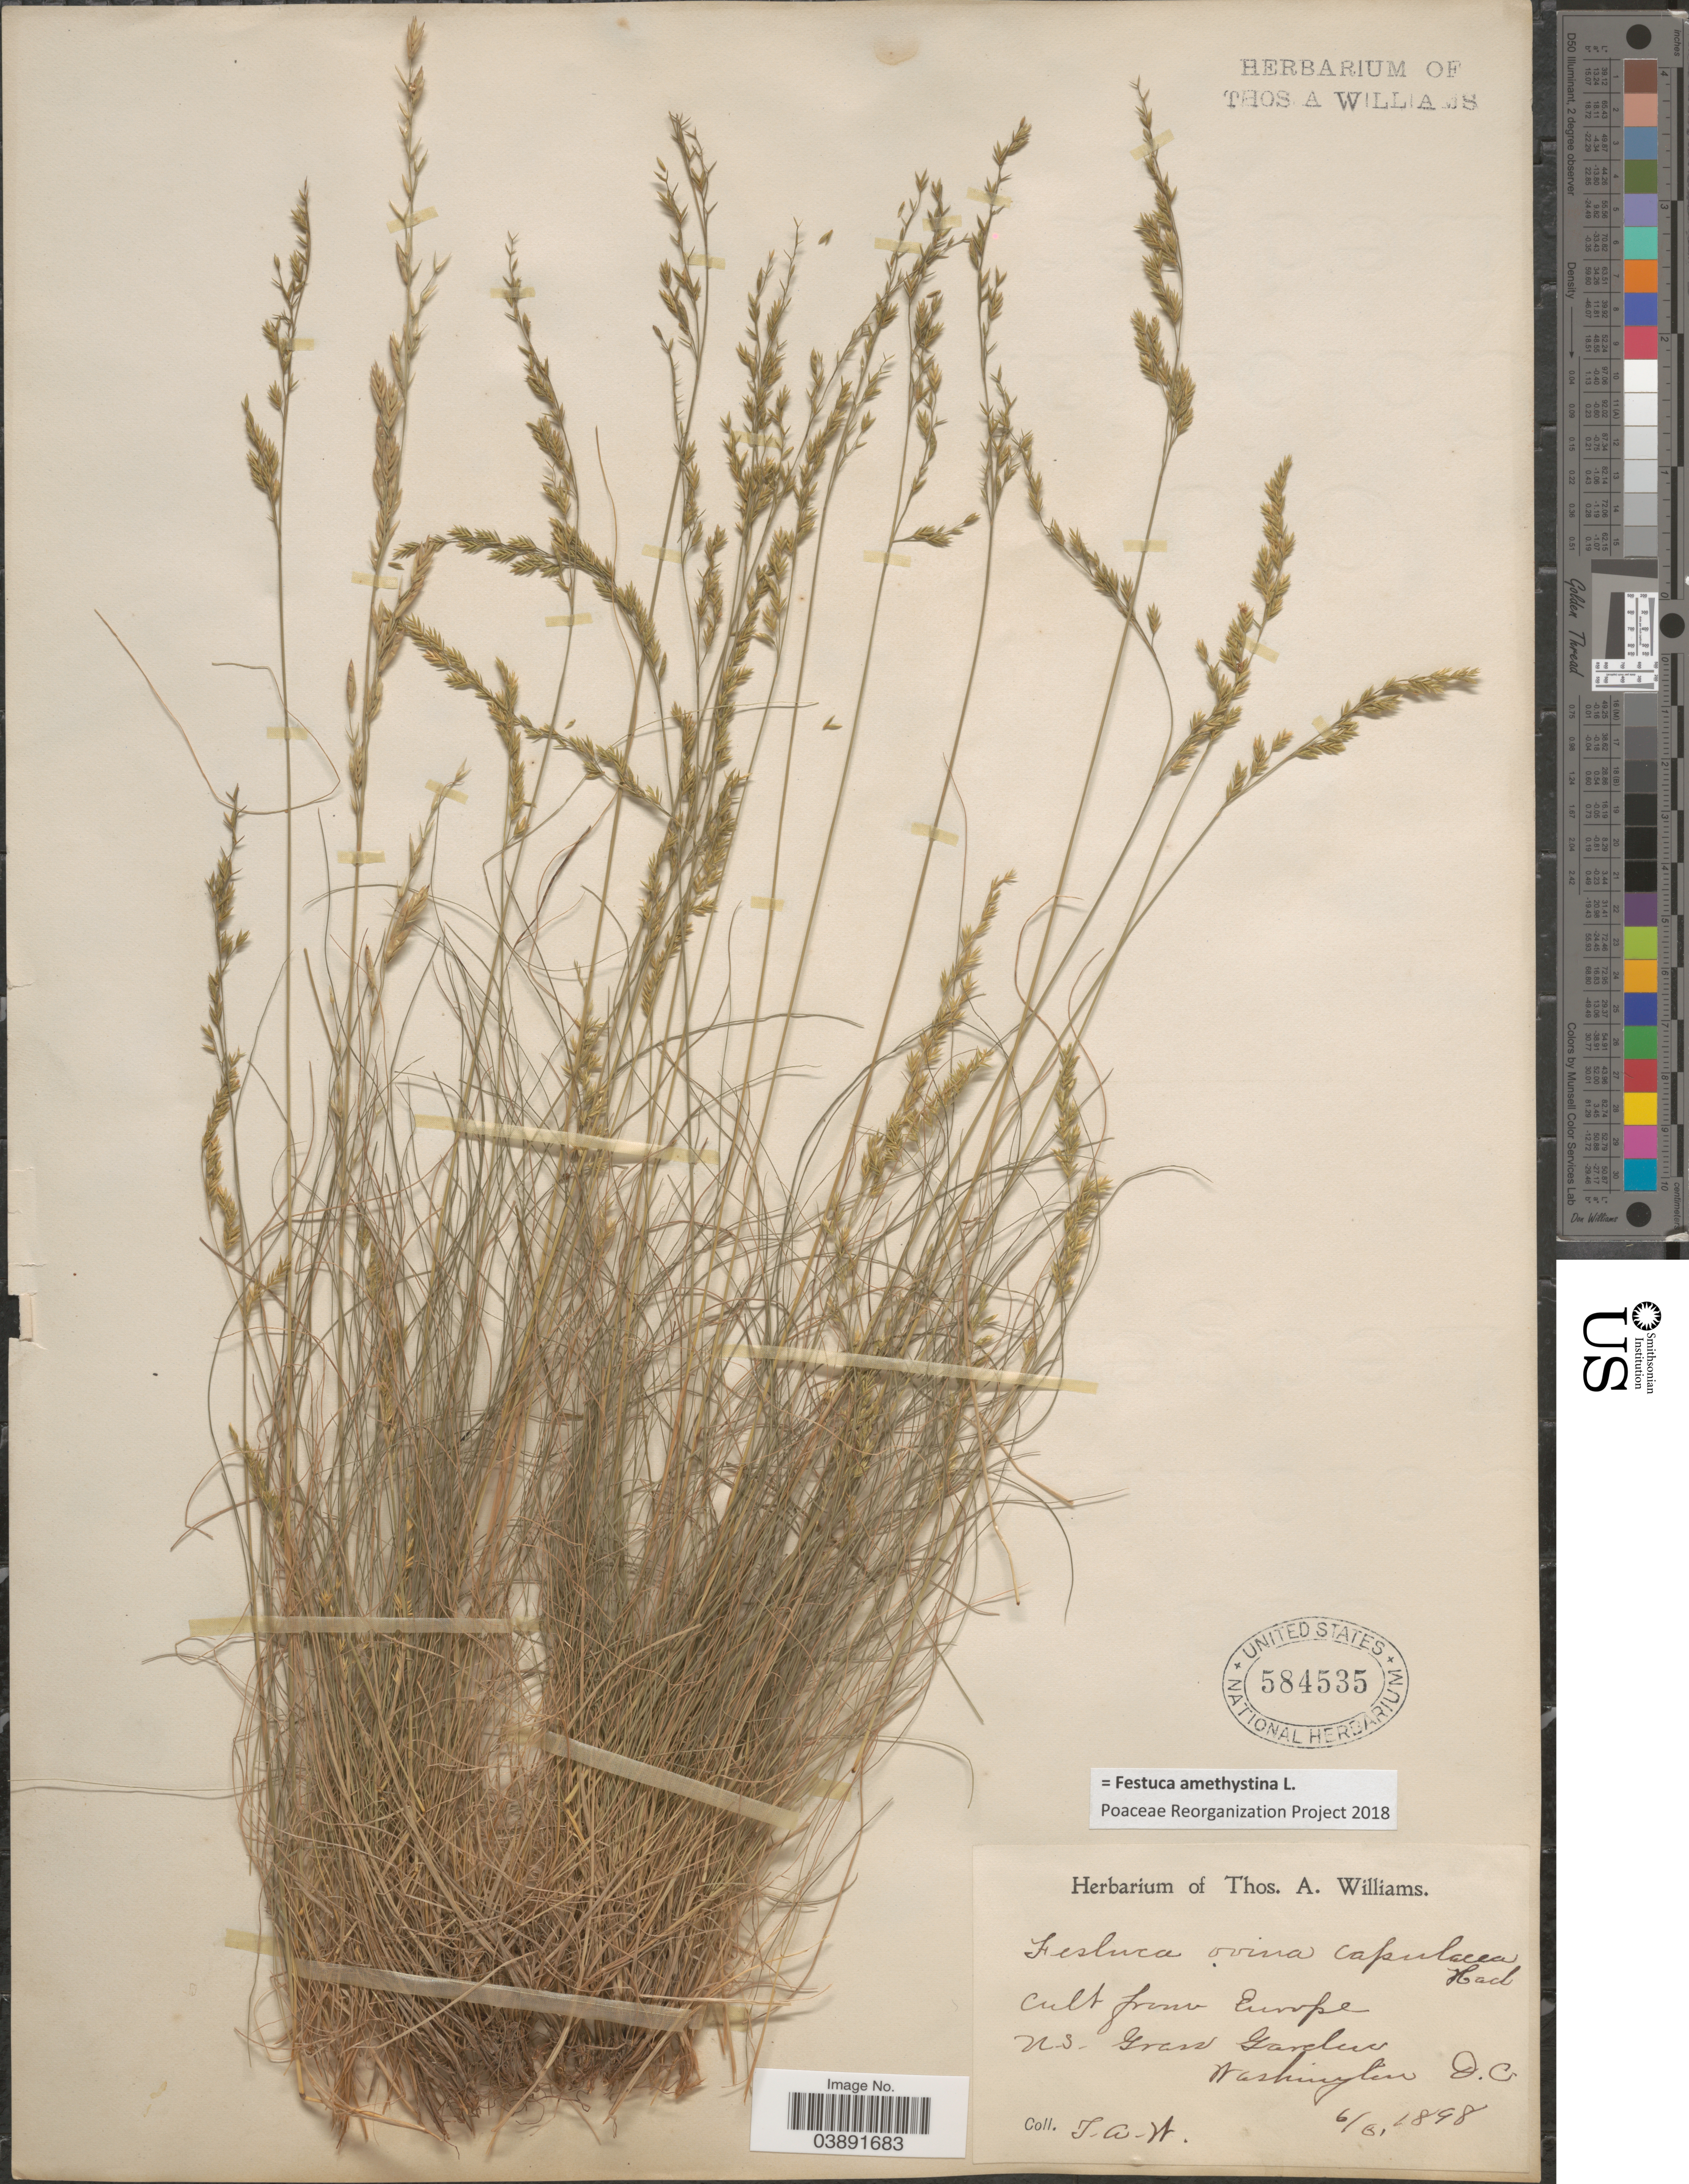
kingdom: Plantae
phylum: Tracheophyta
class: Liliopsida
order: Poales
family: Poaceae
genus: Festuca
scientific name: Festuca amethystina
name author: L.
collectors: T. A. Williams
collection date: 1898-06-08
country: United States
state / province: District of Columbia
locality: U.S. Grass Garden. Washington.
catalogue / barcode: US 584535